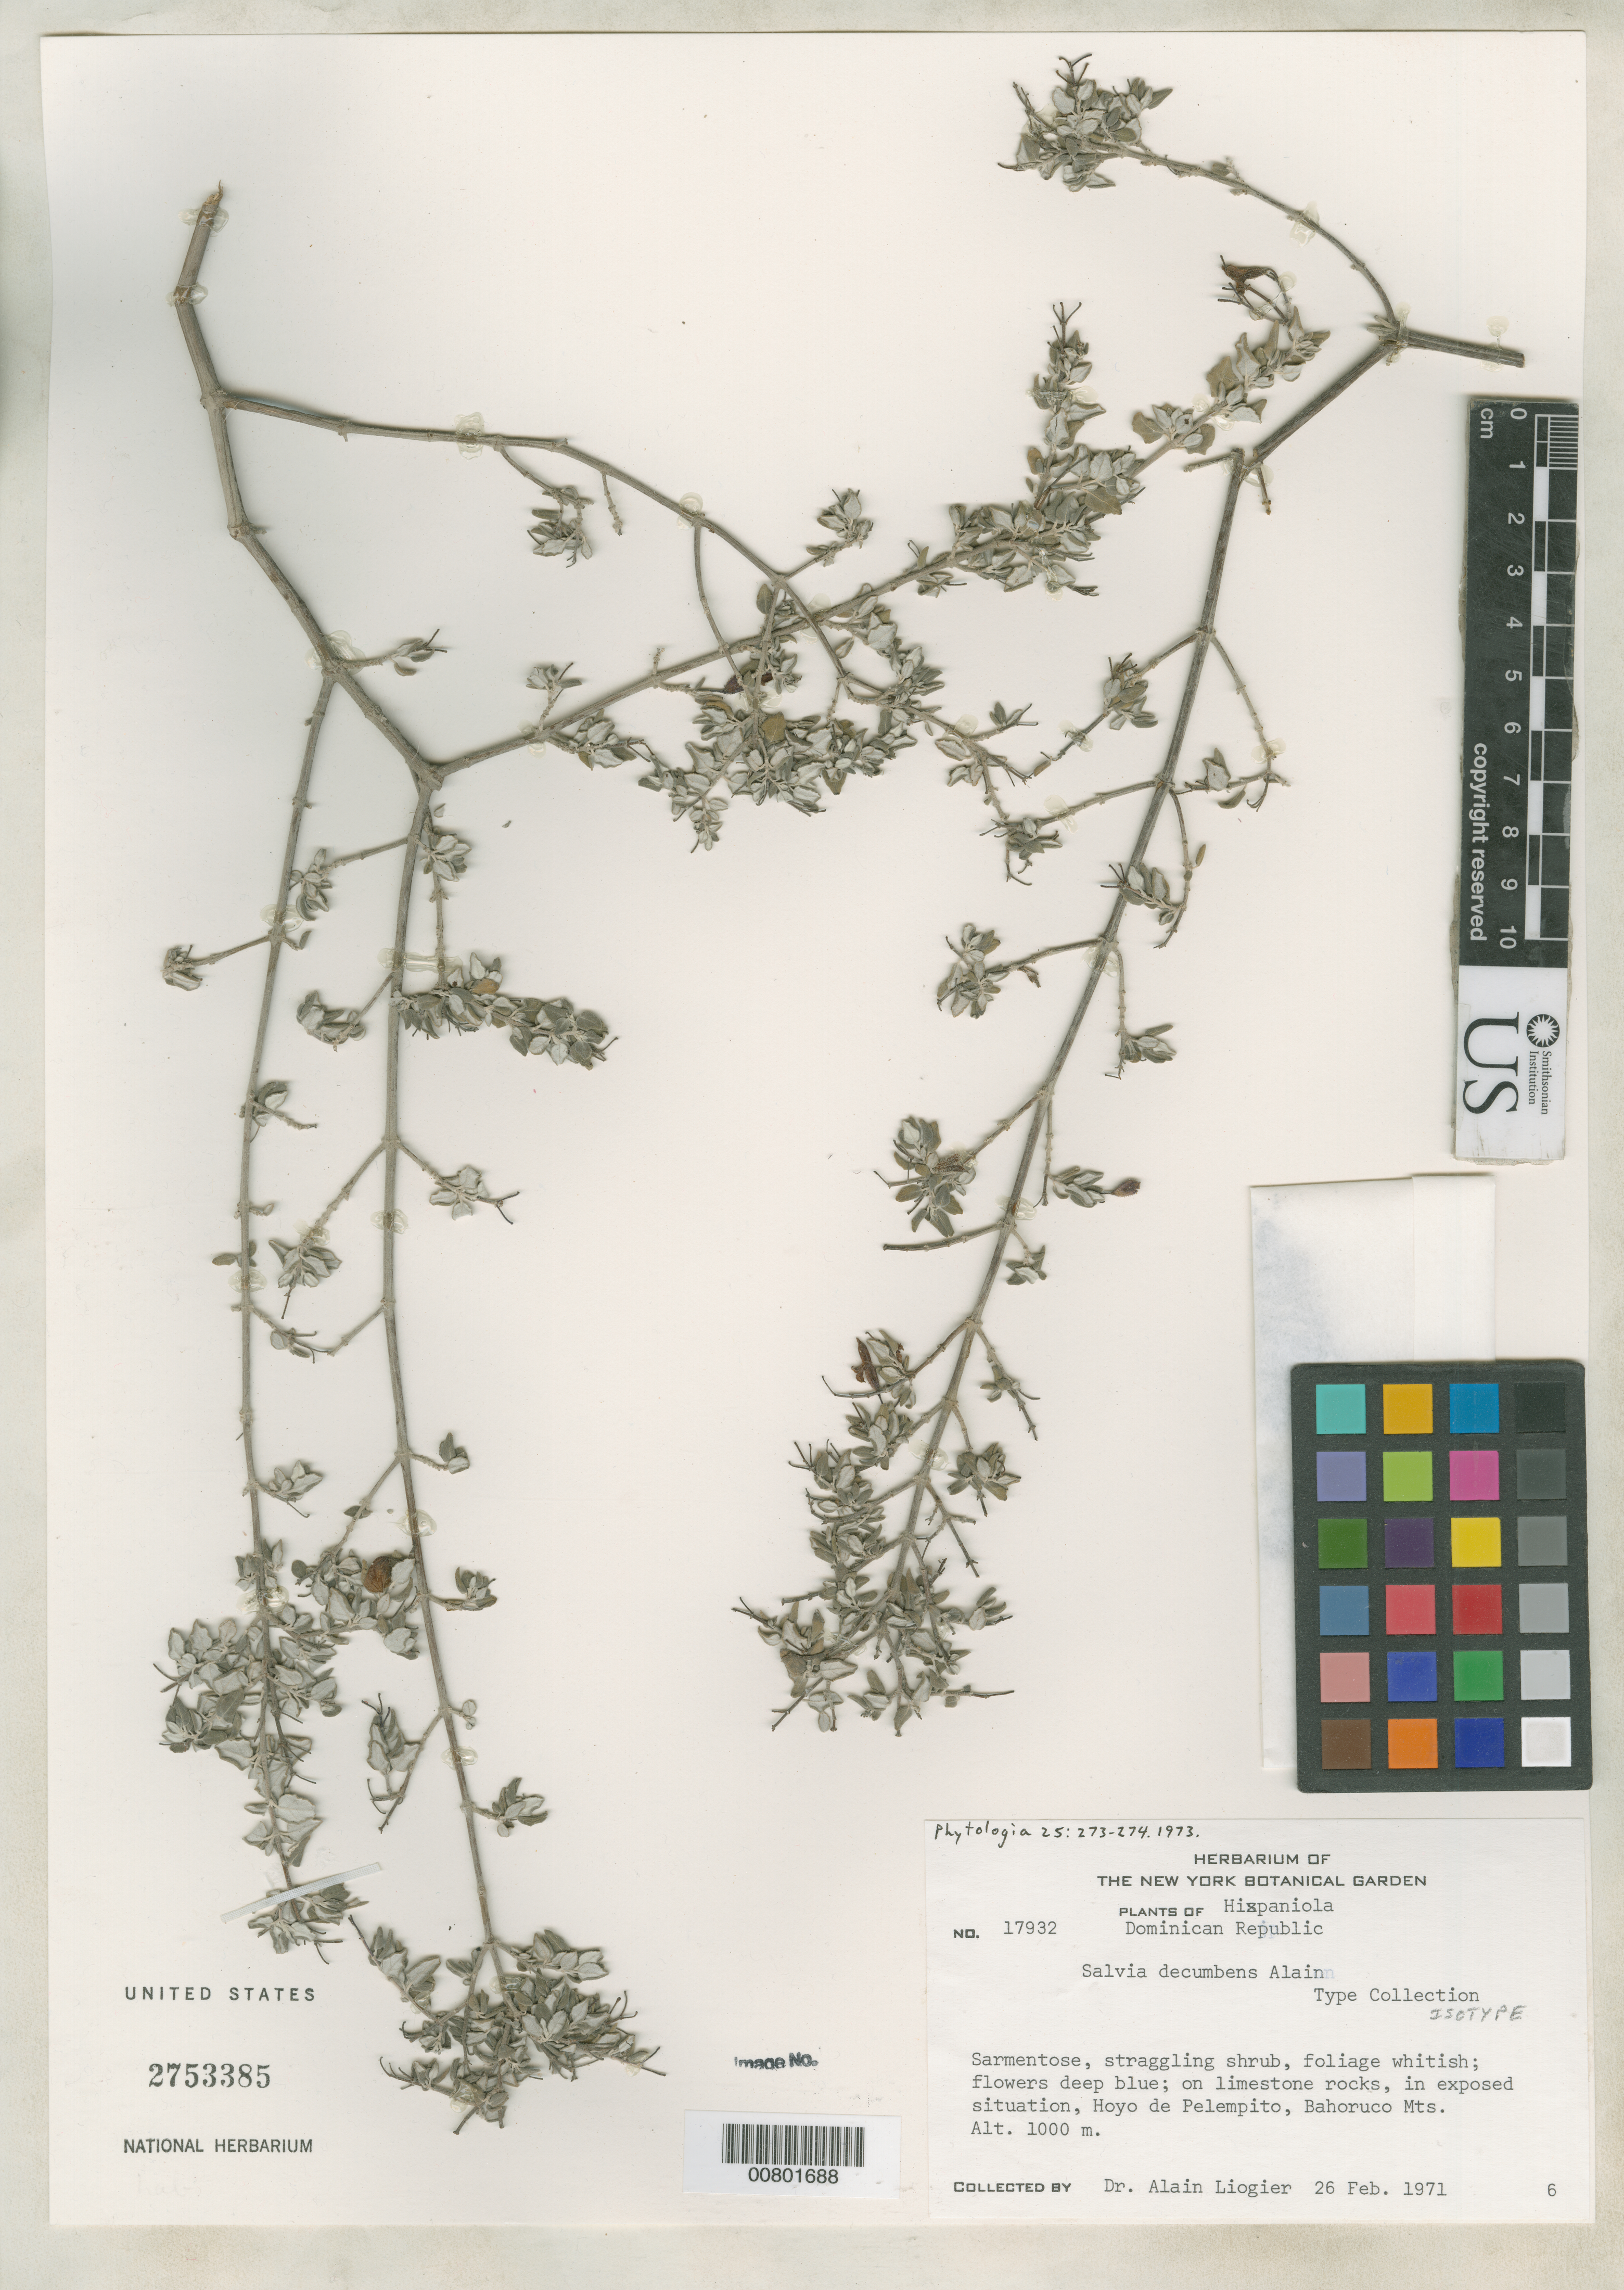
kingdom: Plantae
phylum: Tracheophyta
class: Magnoliopsida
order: Lamiales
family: Lamiaceae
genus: Salvia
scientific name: Salvia decumbens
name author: Alain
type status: Isotype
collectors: A. H. Liogier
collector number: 17932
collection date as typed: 26 Feb 1971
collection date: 1971-02-26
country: Dominican Republic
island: Hispaniola Island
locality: Hoyo de Pelempito, Bahoruco Mts.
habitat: On limestone rocks, in exposed situation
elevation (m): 1000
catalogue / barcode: US 2753385